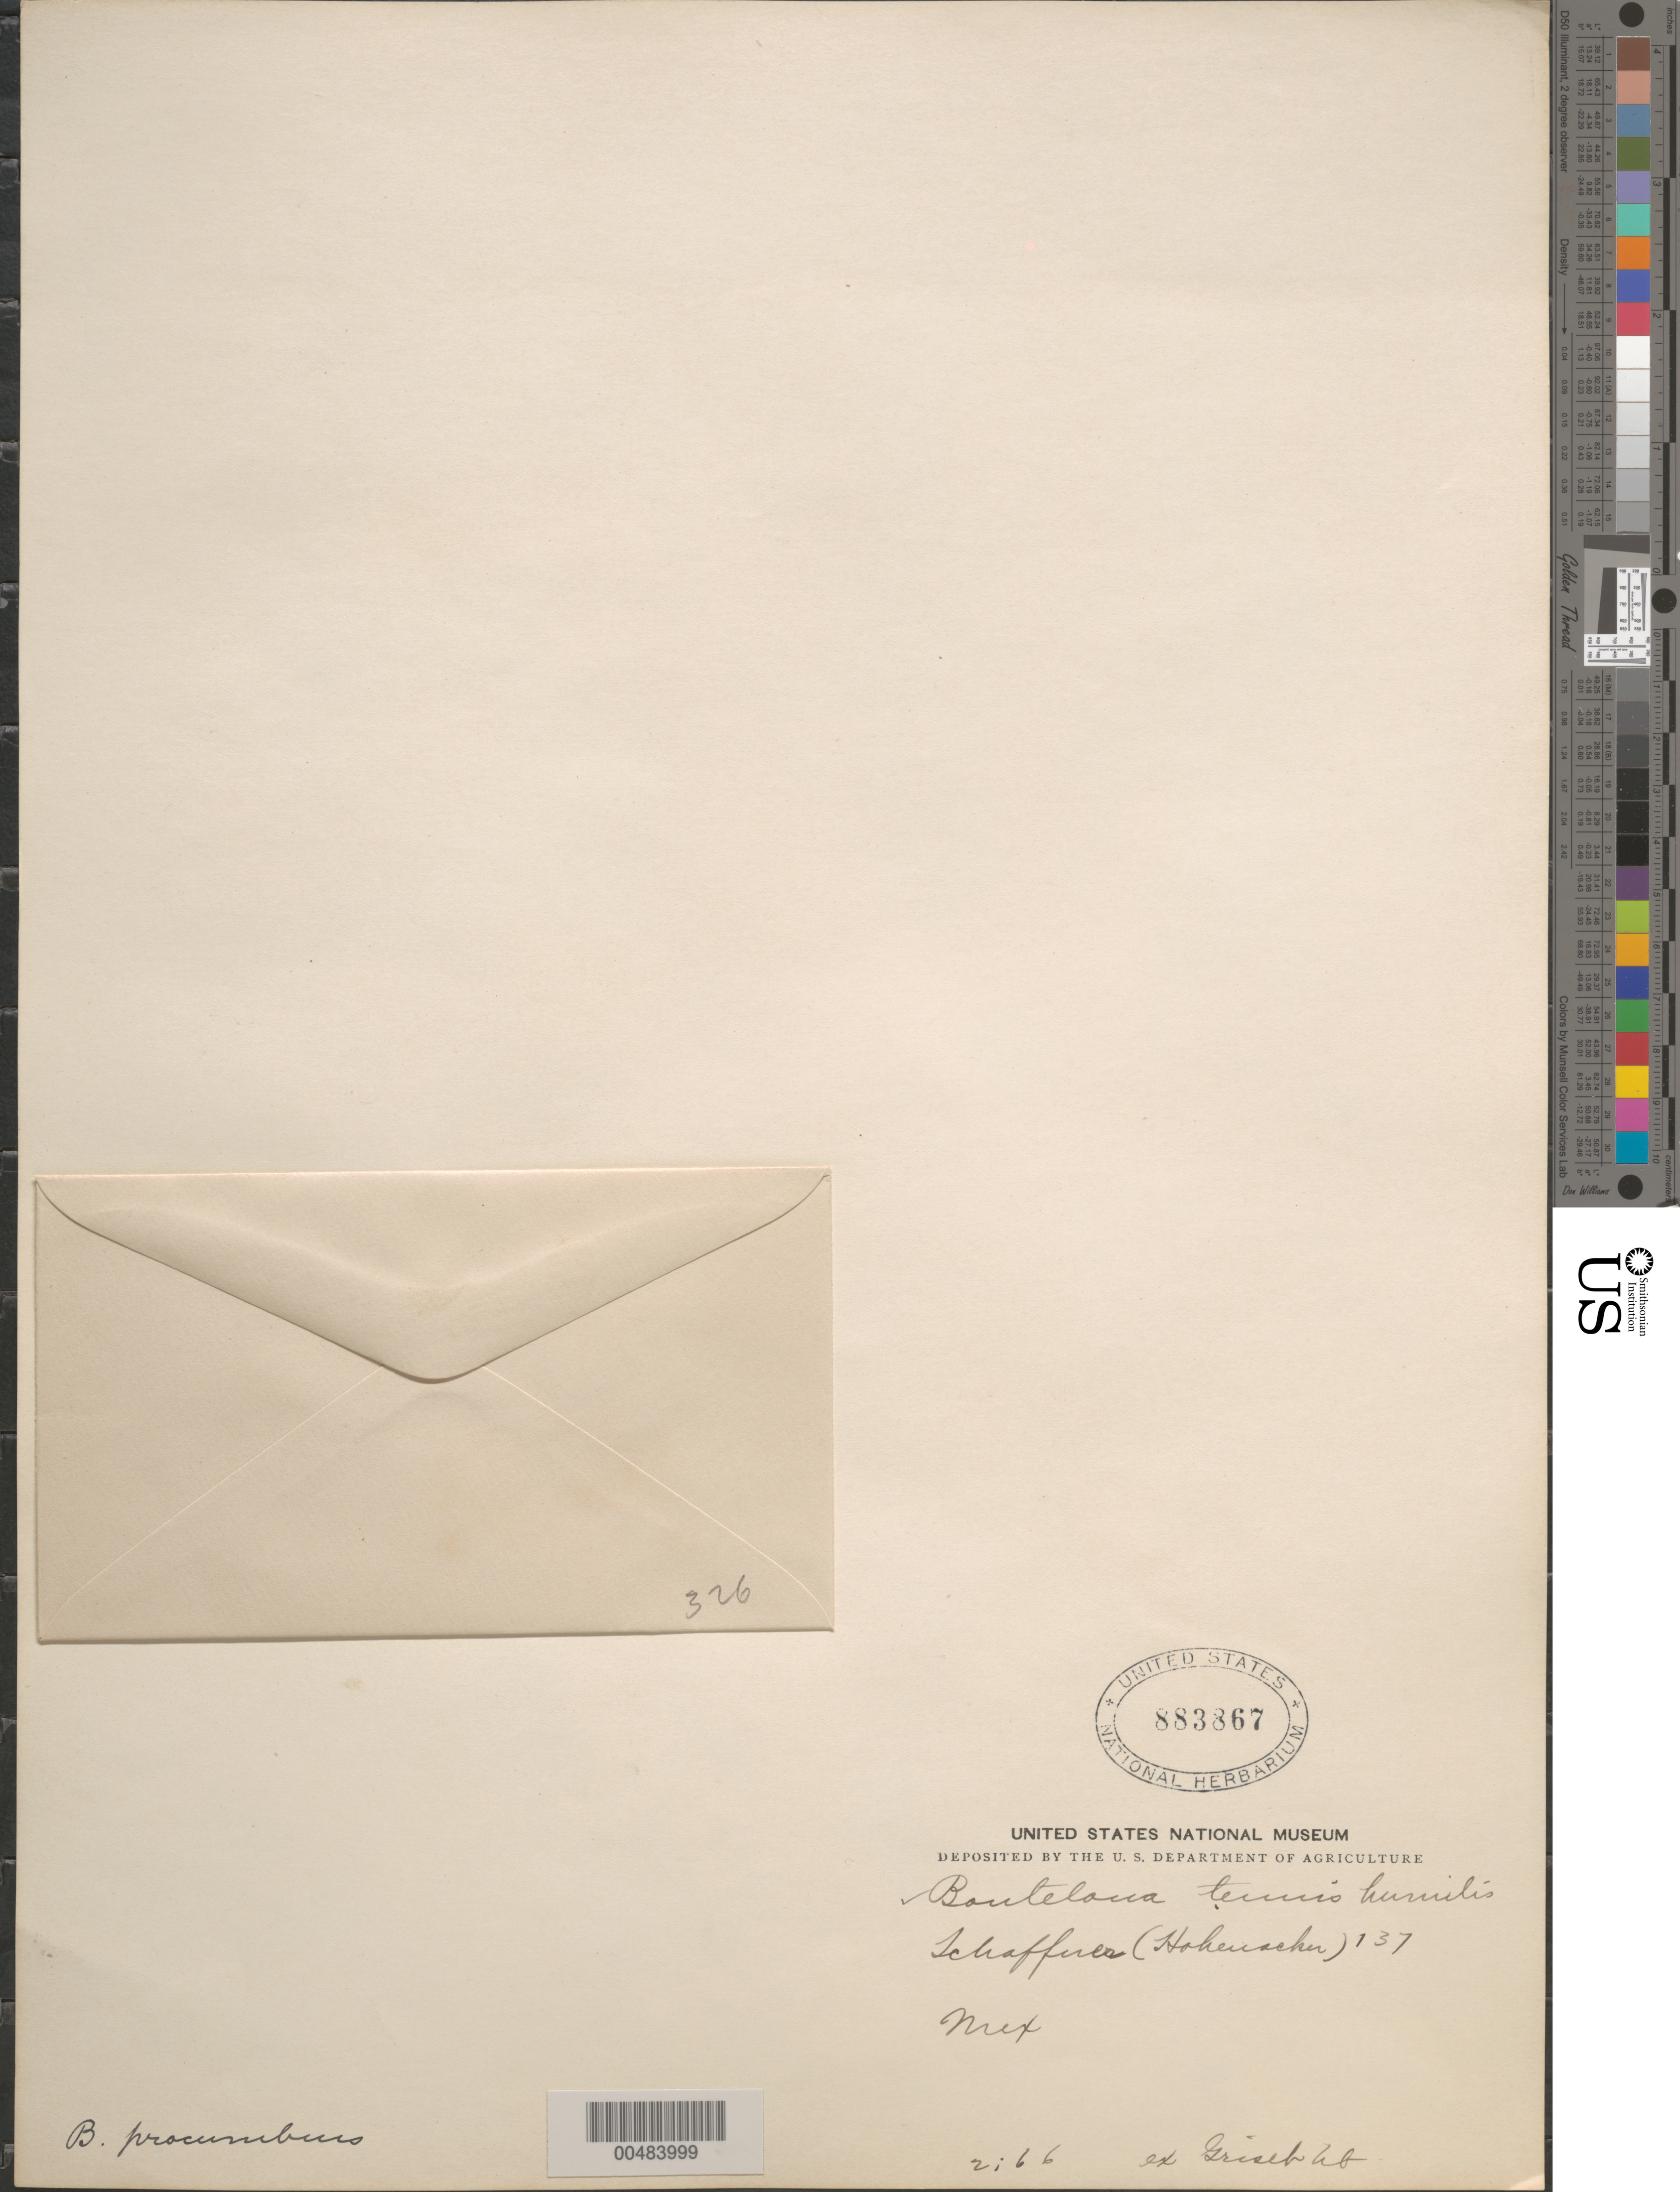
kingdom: Plantae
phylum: Tracheophyta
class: Liliopsida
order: Poales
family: Poaceae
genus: Bouteloua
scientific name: Bouteloua simplex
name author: Lag.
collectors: -. Schaffner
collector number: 137/326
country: Mexico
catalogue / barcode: US 883867